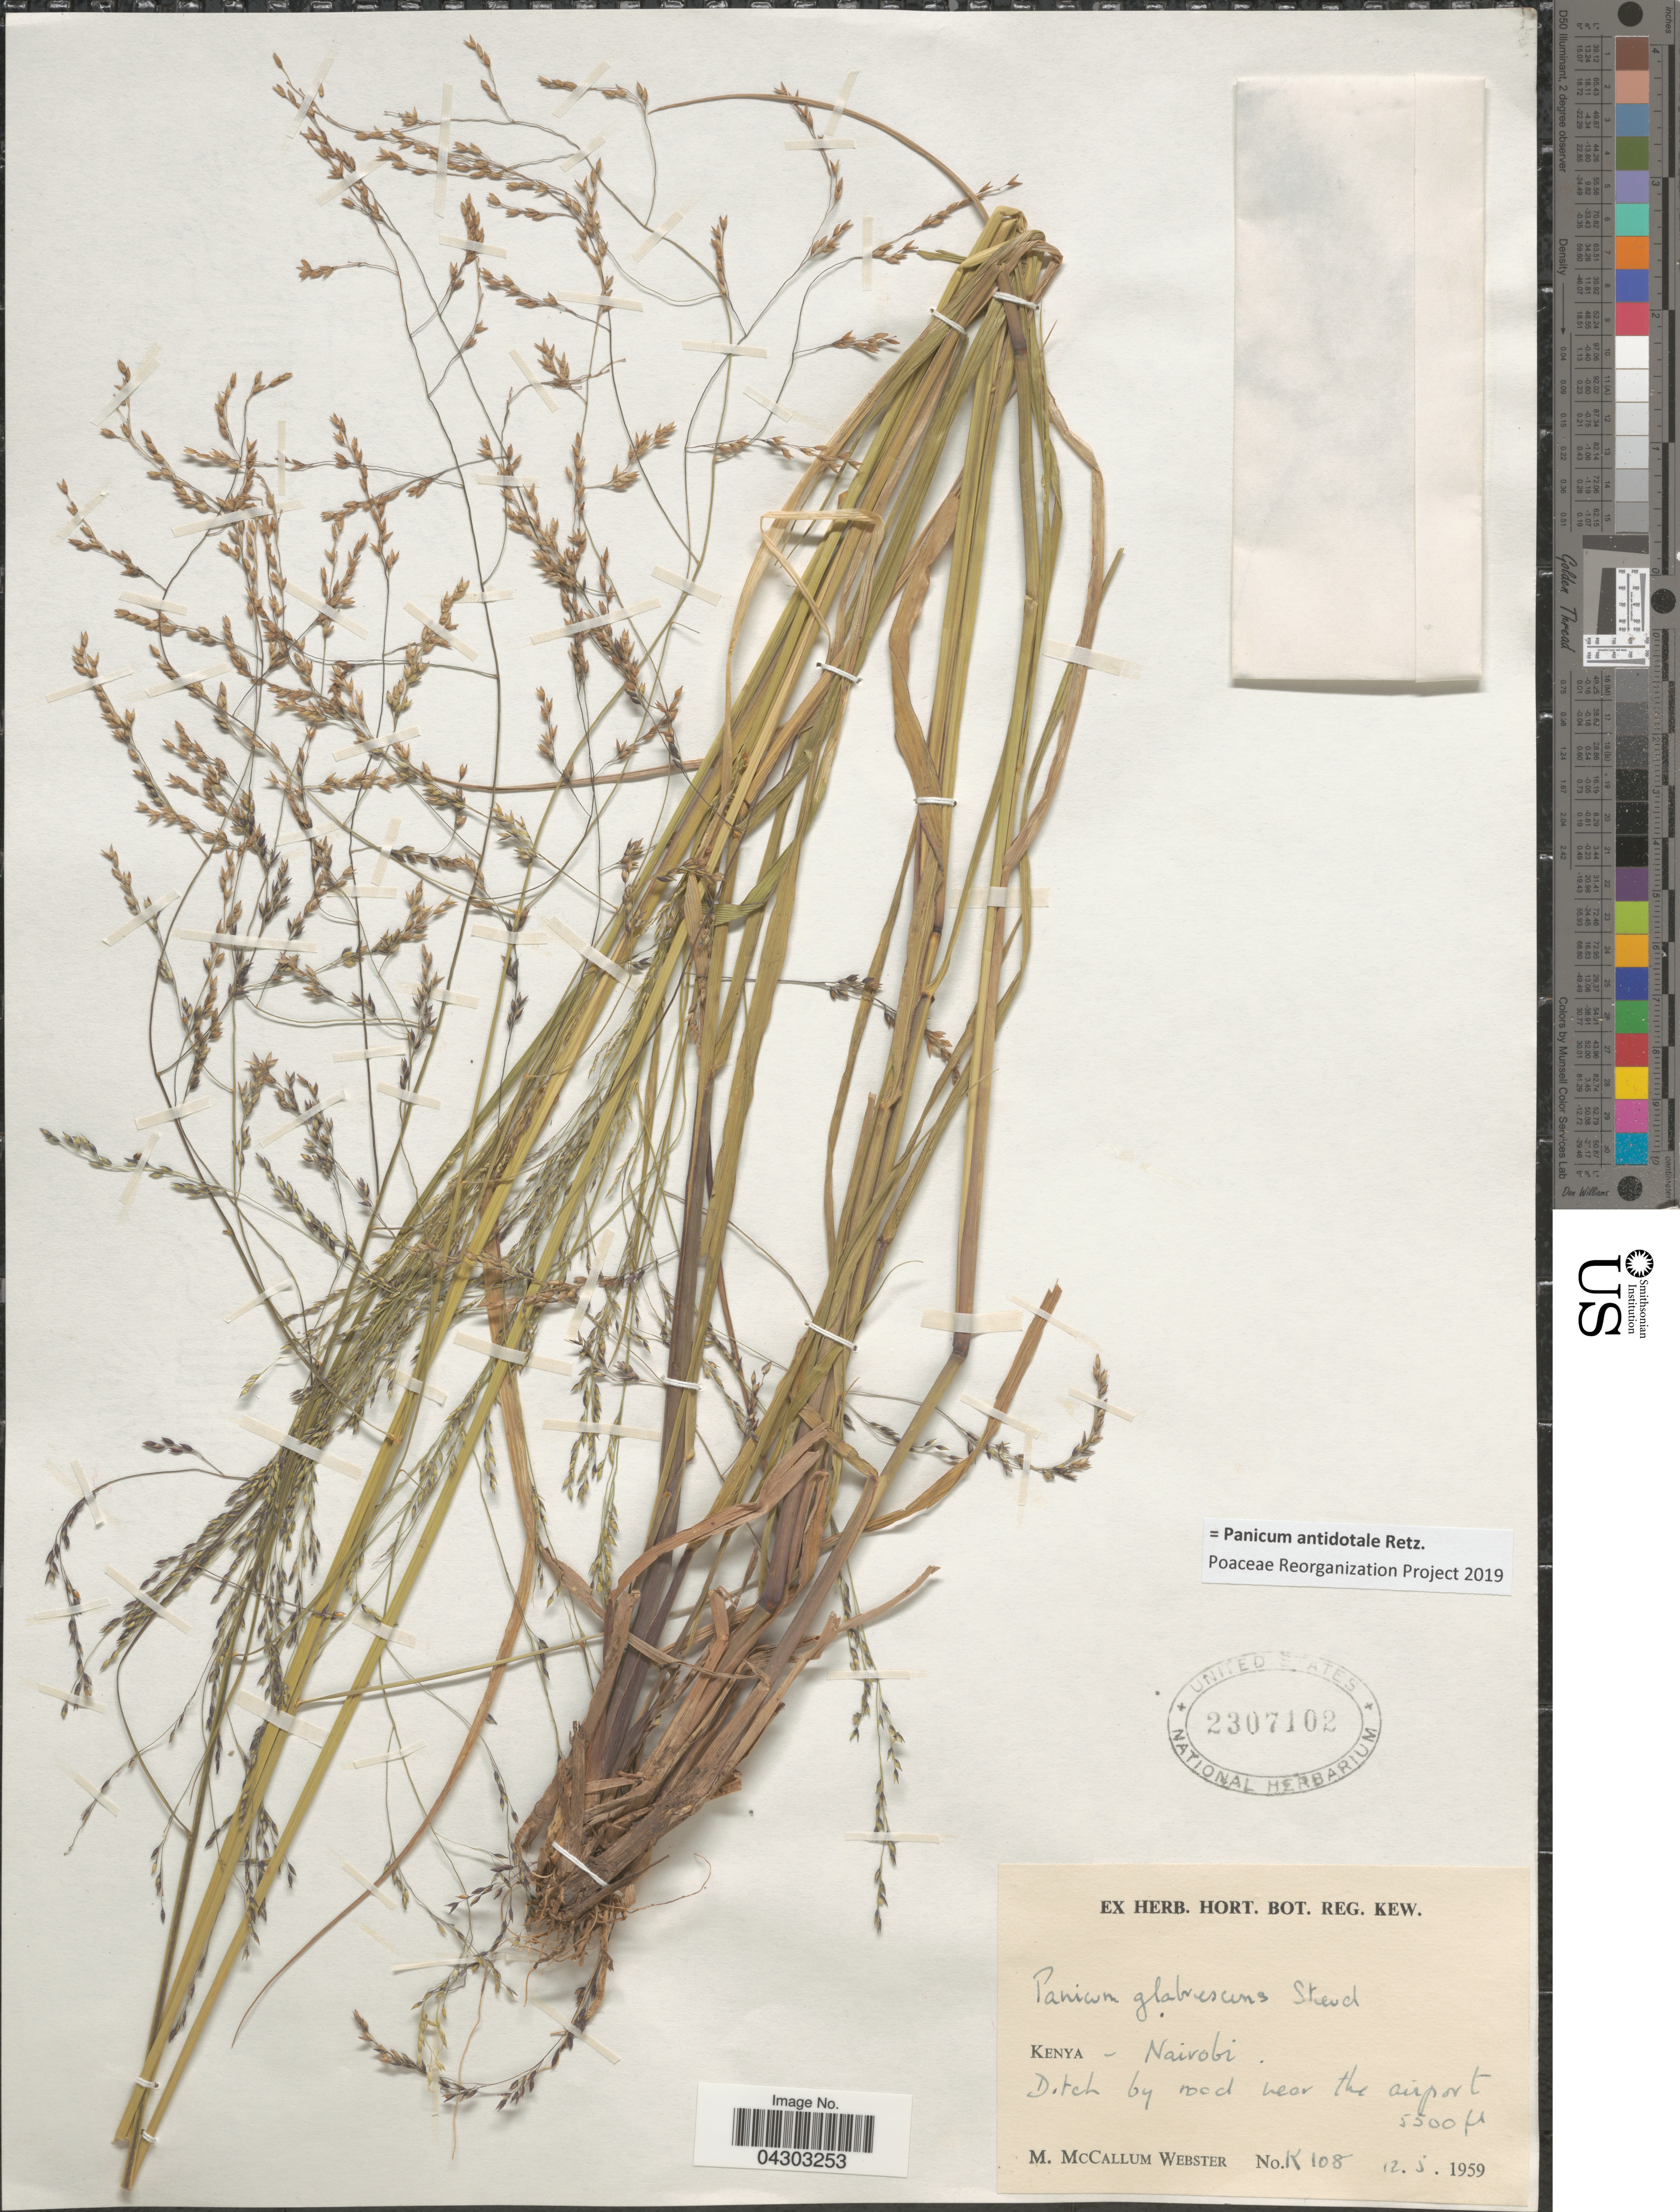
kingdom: Plantae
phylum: Tracheophyta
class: Liliopsida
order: Poales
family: Poaceae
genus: Panicum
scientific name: Panicum antidotale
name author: Retz.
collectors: M. Webster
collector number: K108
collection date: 1959-05-12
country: Kenya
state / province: Nairobi Area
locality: Ditch by road near the airport.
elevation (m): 1676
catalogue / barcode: US 2307102